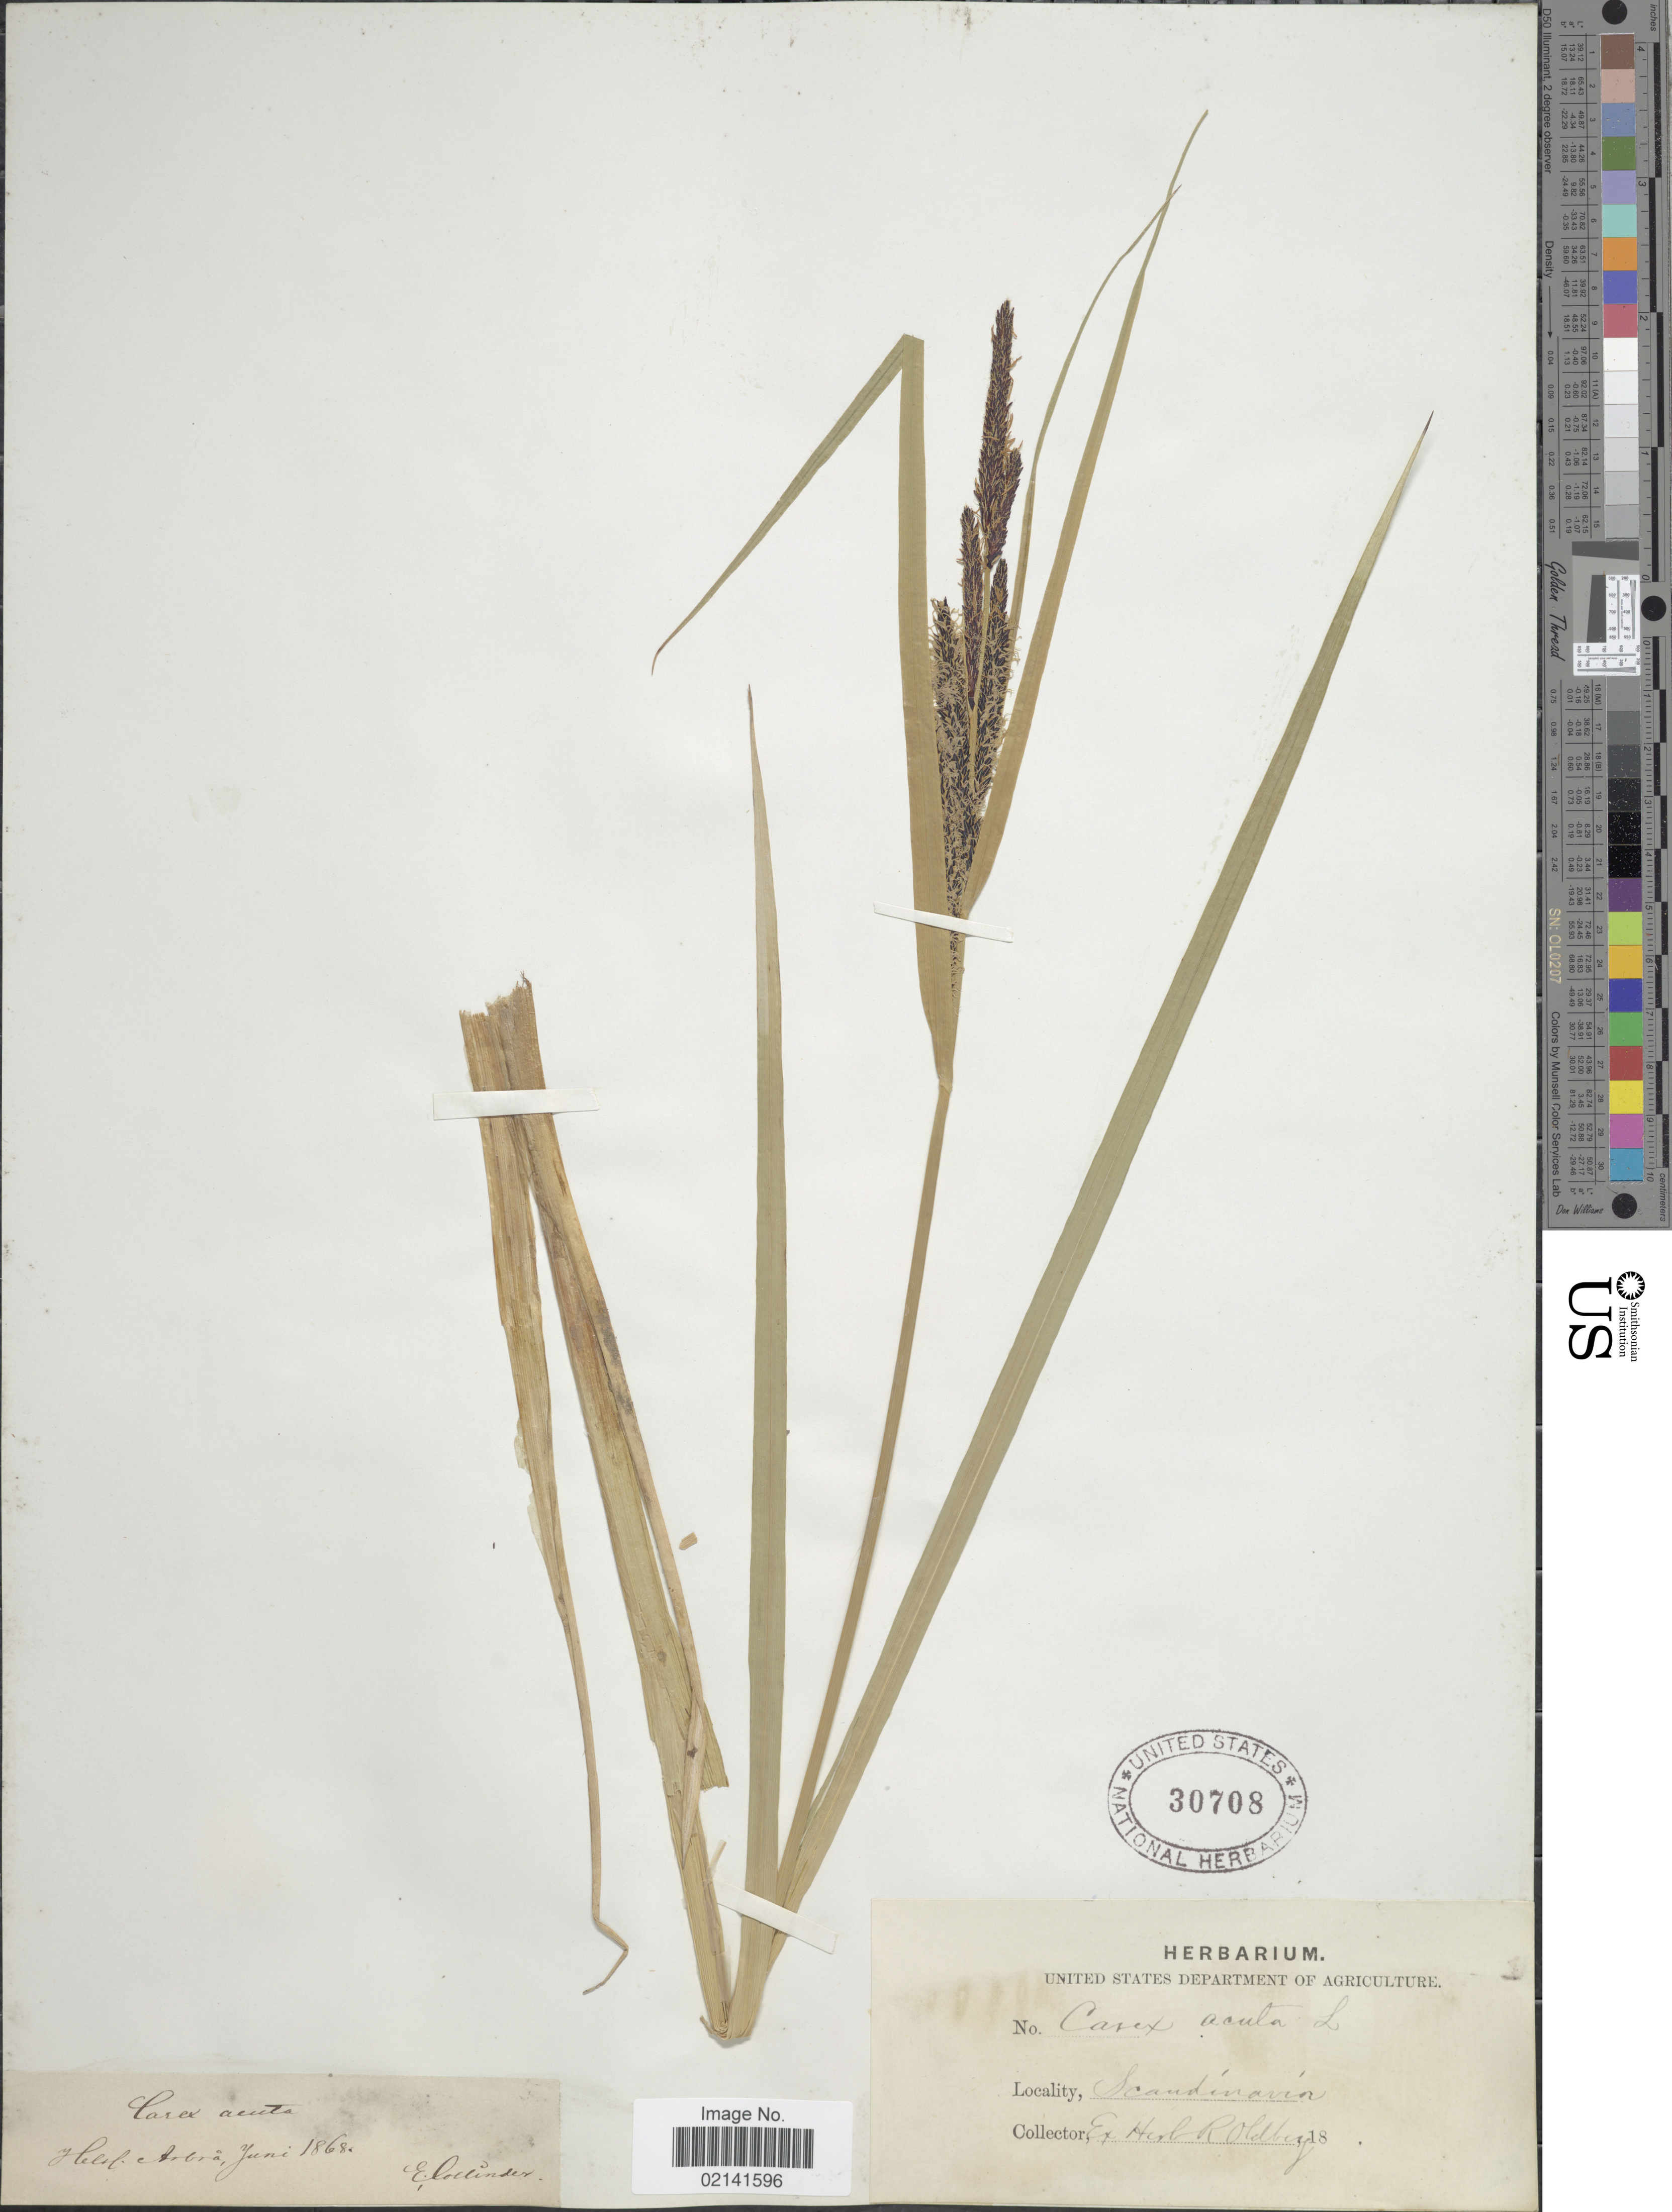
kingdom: Plantae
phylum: Tracheophyta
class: Liliopsida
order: Poales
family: Cyperaceae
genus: Carex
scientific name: Carex acuta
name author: L.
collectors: ex herb. R. Oldberg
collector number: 1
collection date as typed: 18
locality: Scandinavia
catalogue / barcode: US 30708